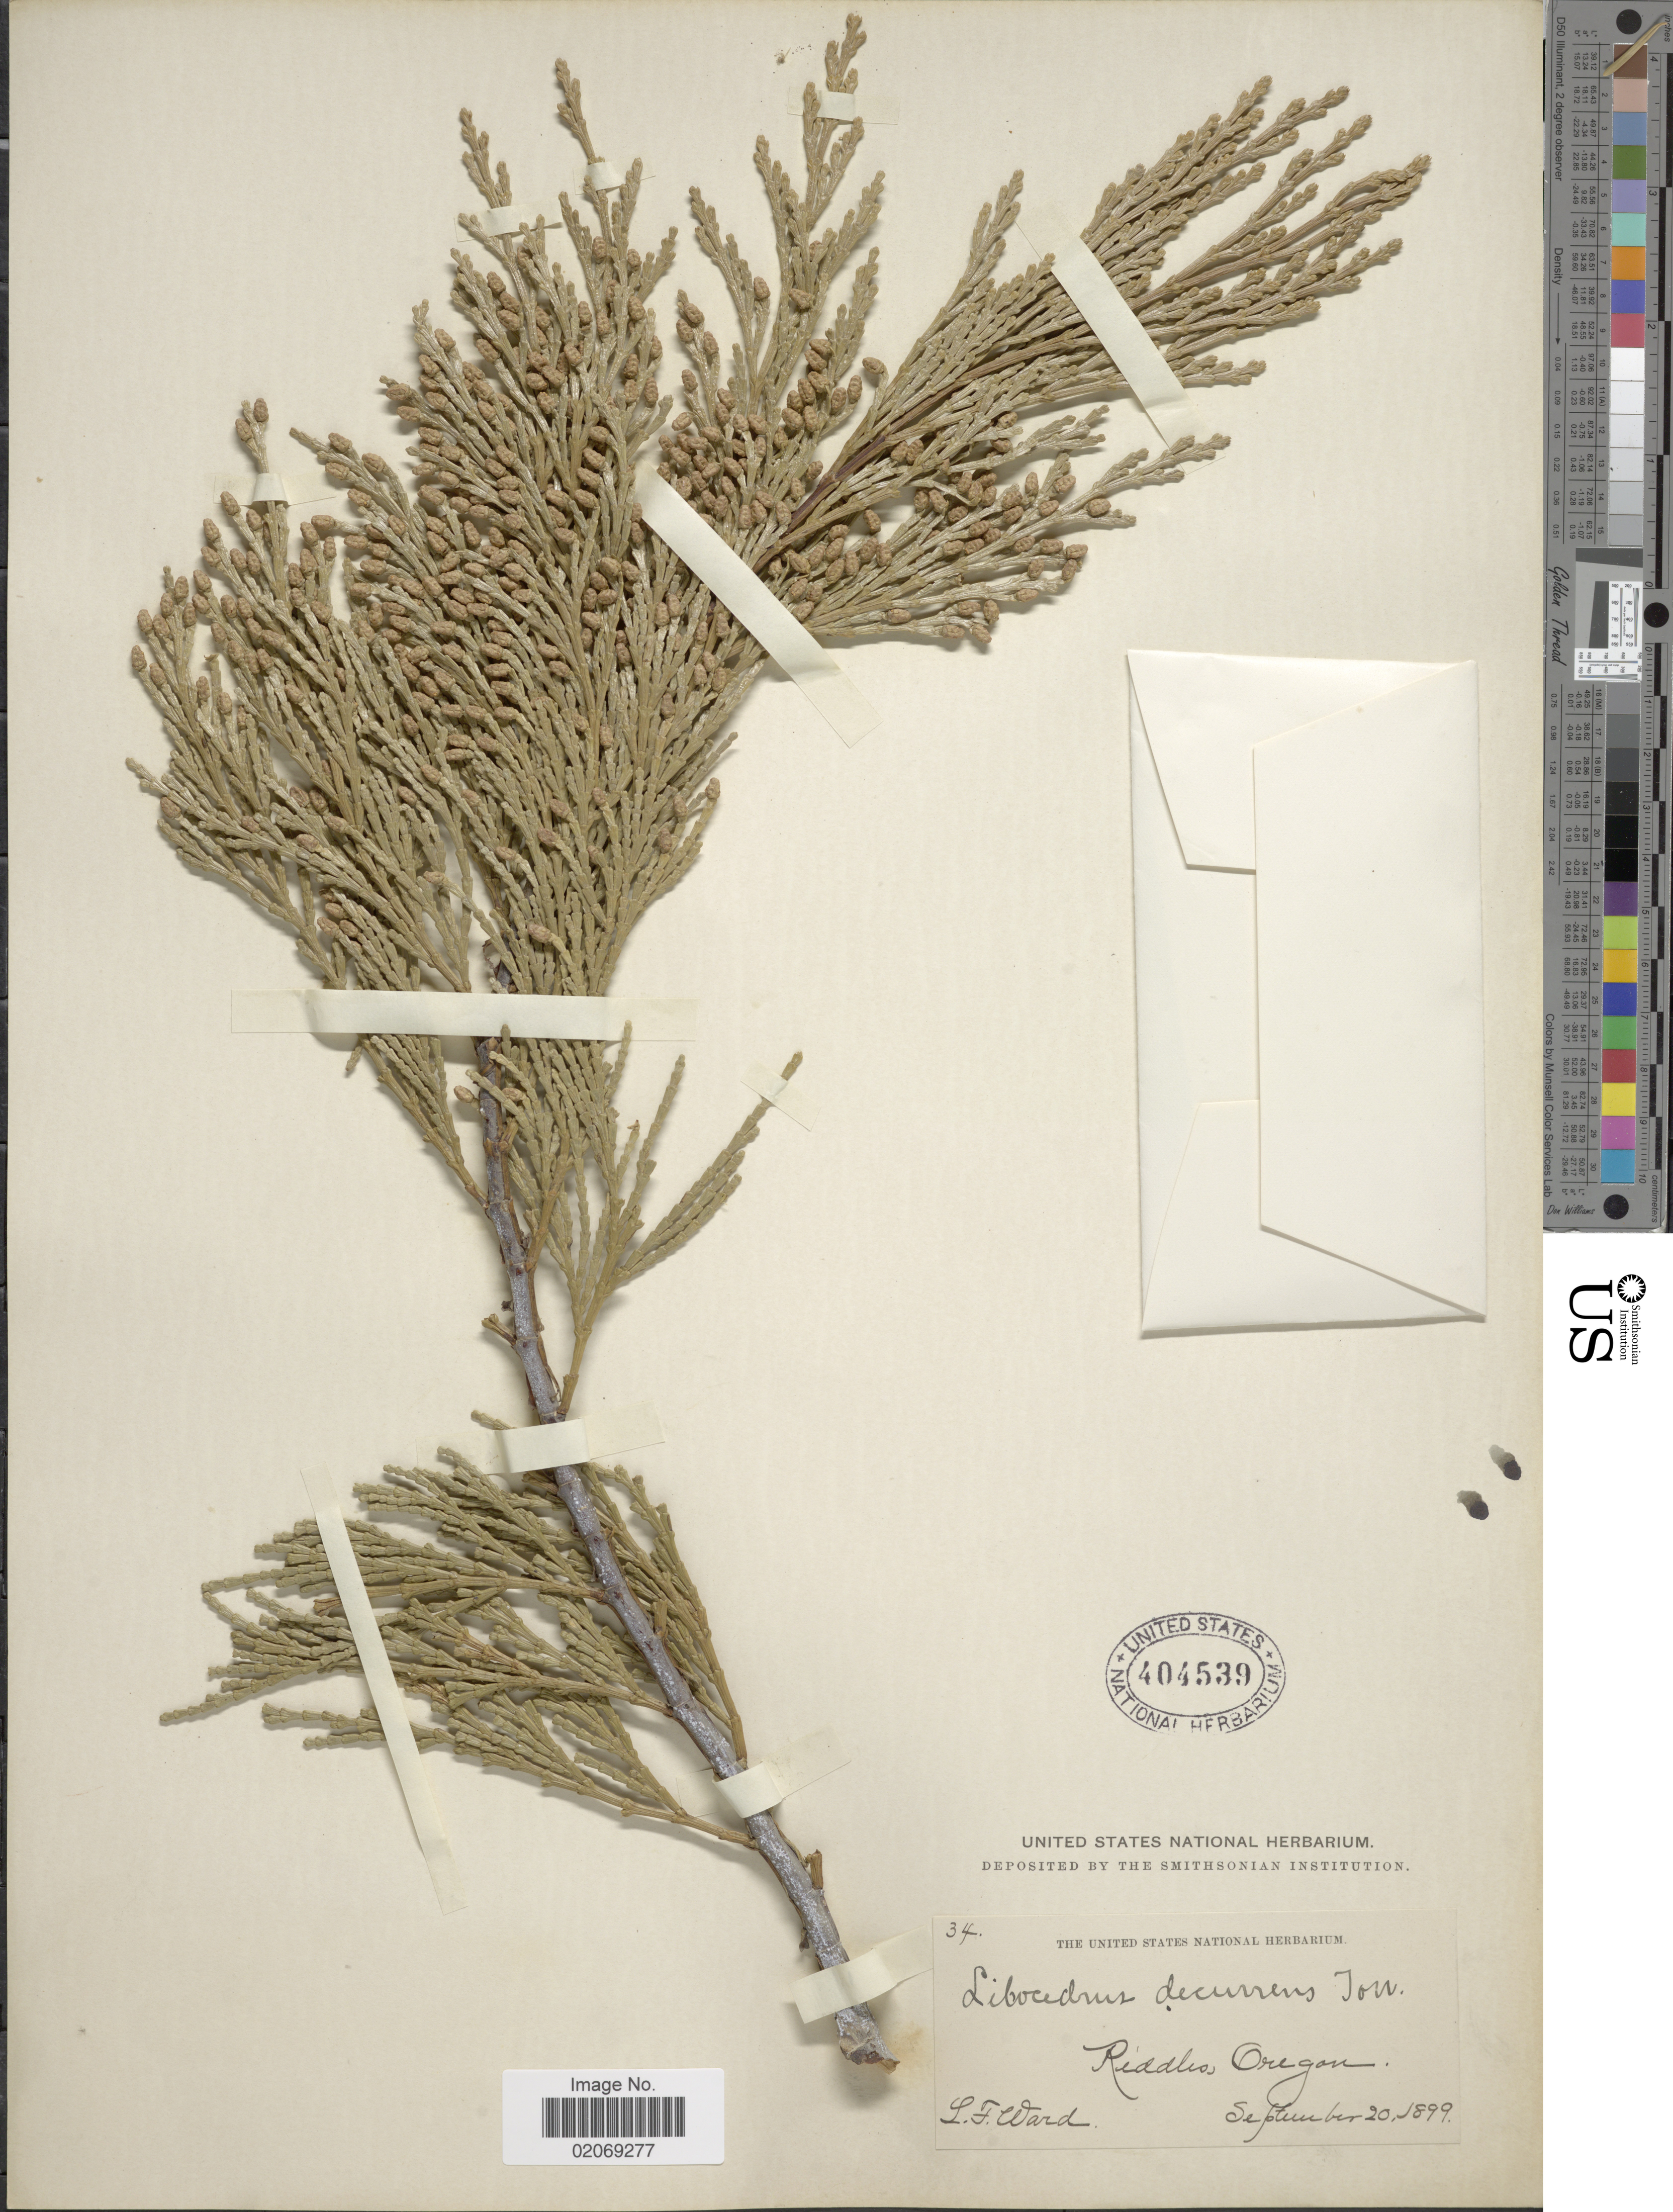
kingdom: Plantae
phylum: Tracheophyta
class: Pinopsida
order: Pinales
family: Cupressaceae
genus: Libocedrus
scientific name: Libocedrus decurrens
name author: Torr.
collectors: L. Ward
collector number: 34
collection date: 1899-09-20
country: United States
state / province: Oregon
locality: Riddles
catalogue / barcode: US 404539